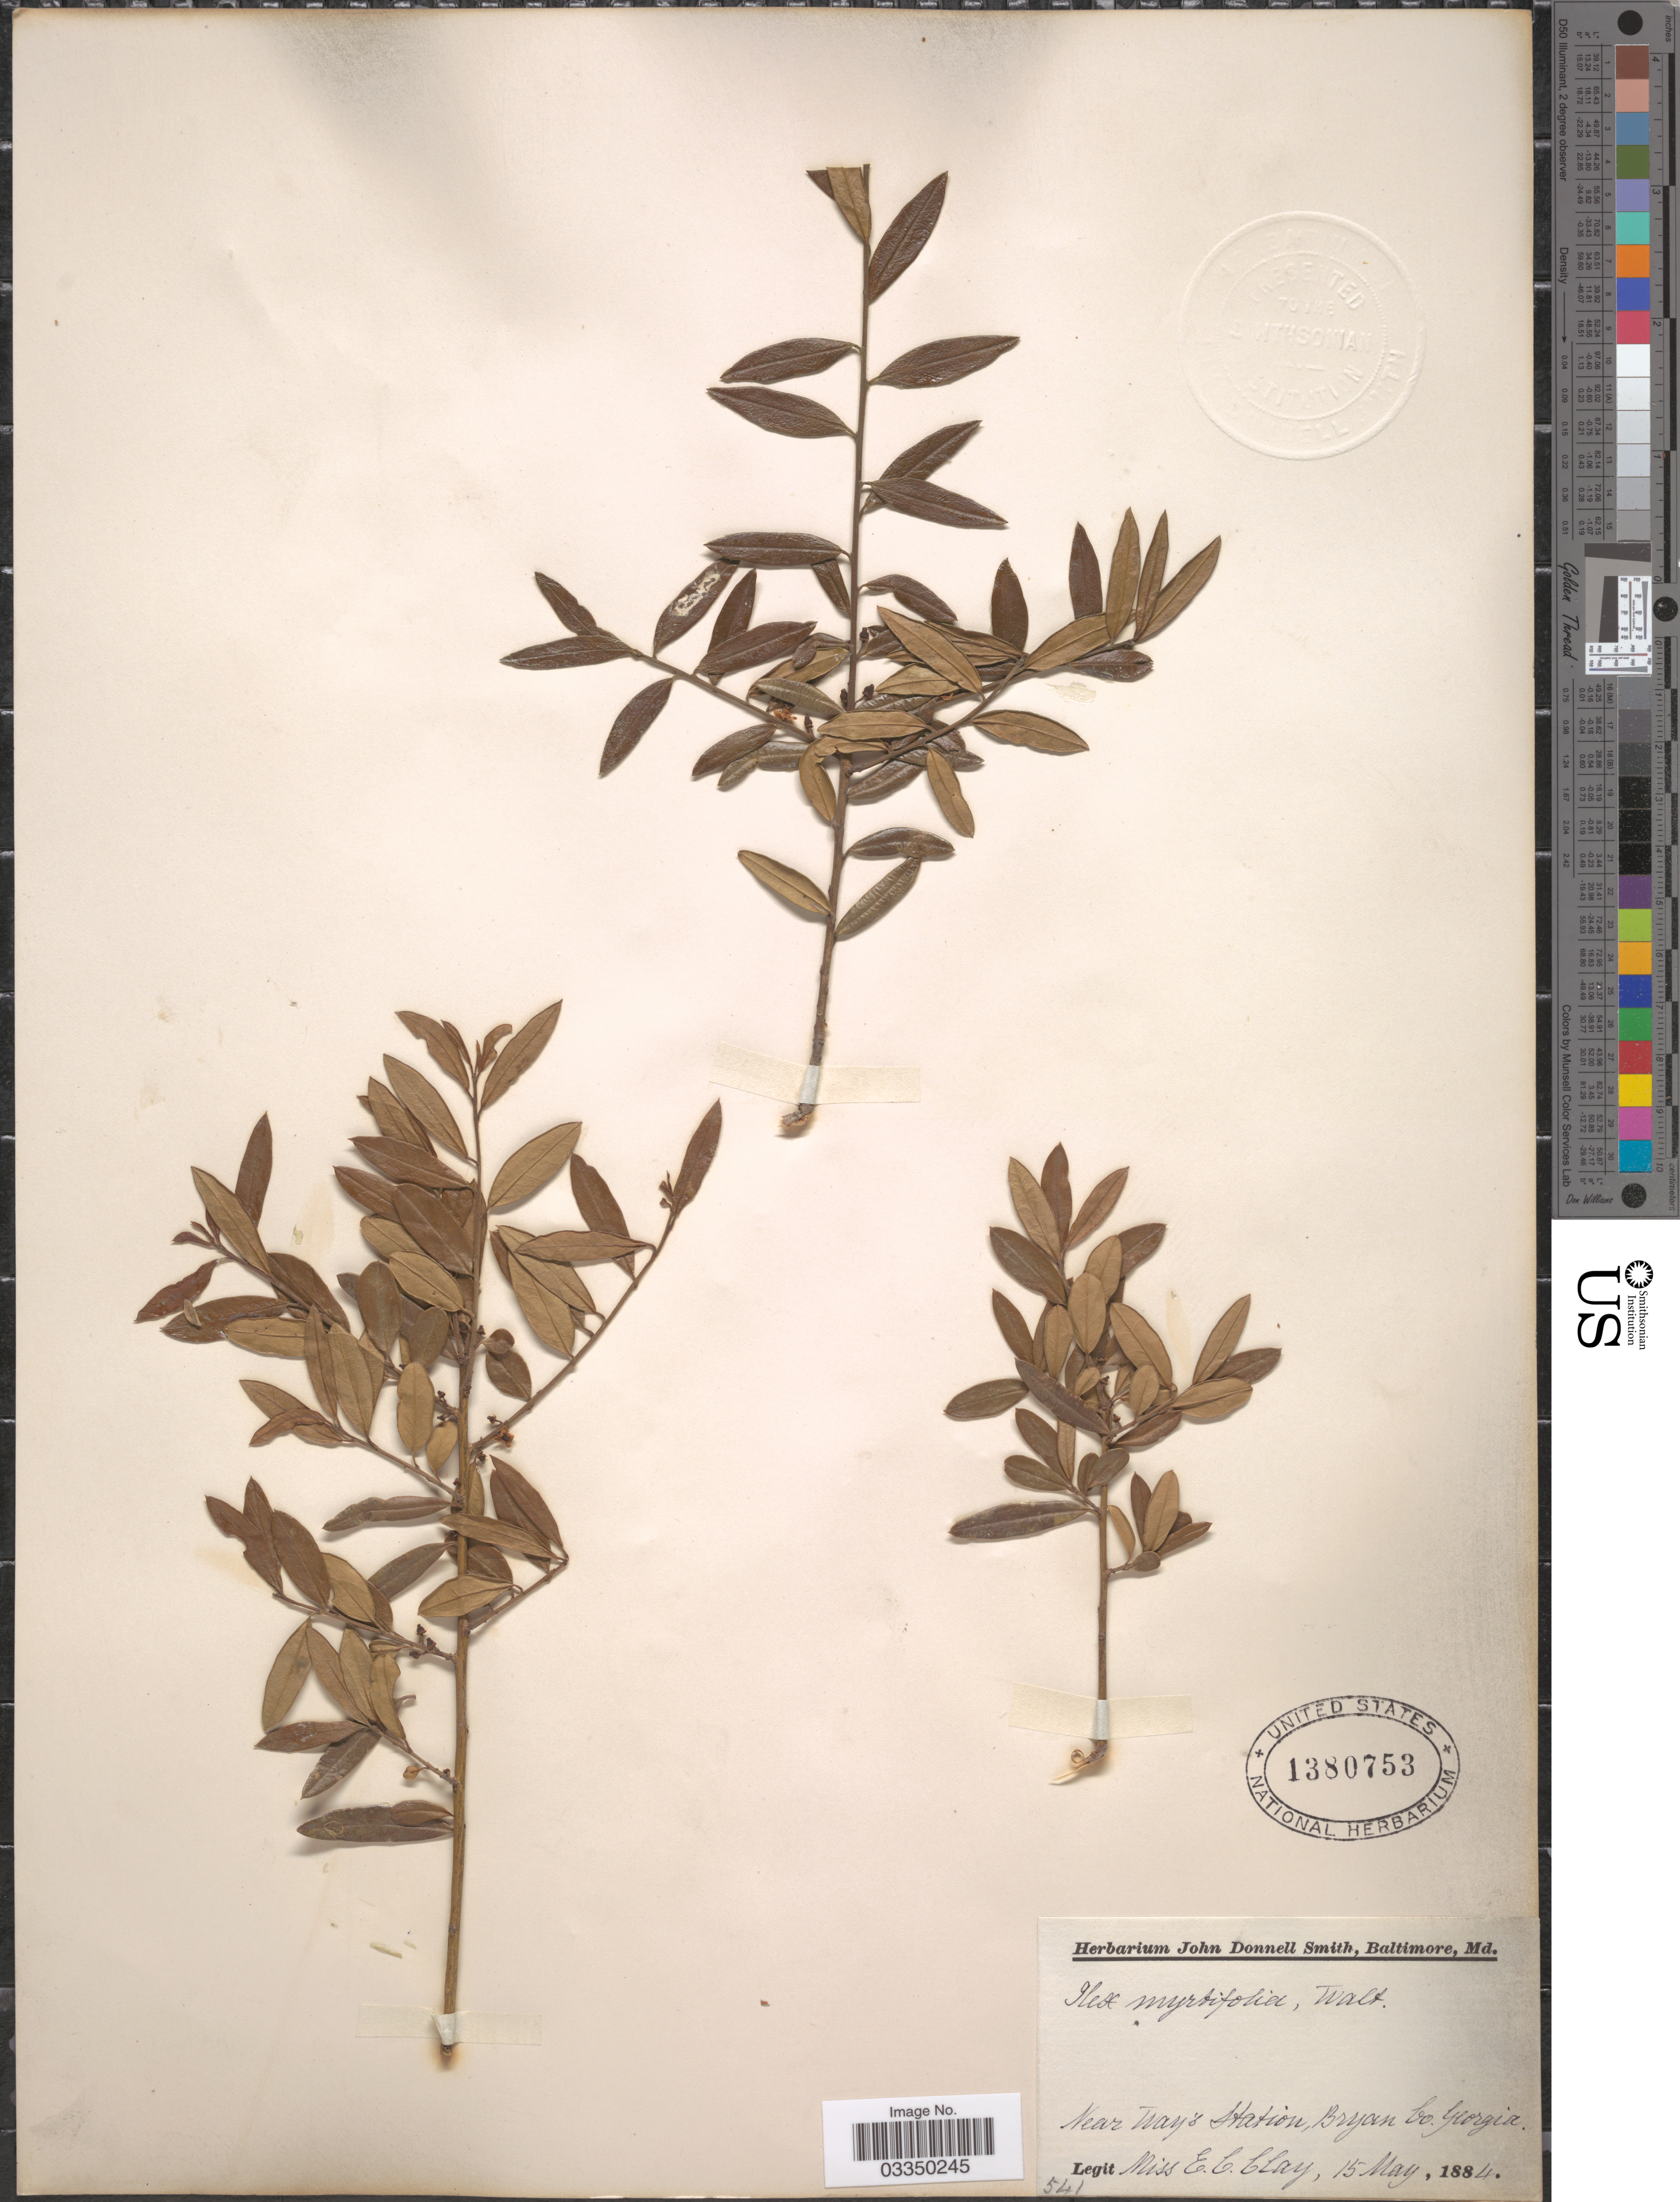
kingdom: Plantae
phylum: Tracheophyta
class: Magnoliopsida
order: Aquifoliales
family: Aquifoliaceae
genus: Ilex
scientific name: Ilex myrtifolia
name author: Walter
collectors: E. Clay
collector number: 541?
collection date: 1884-05-15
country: United States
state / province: Georgia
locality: Near Tray's Station, Bryan Co.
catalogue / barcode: US 1380753